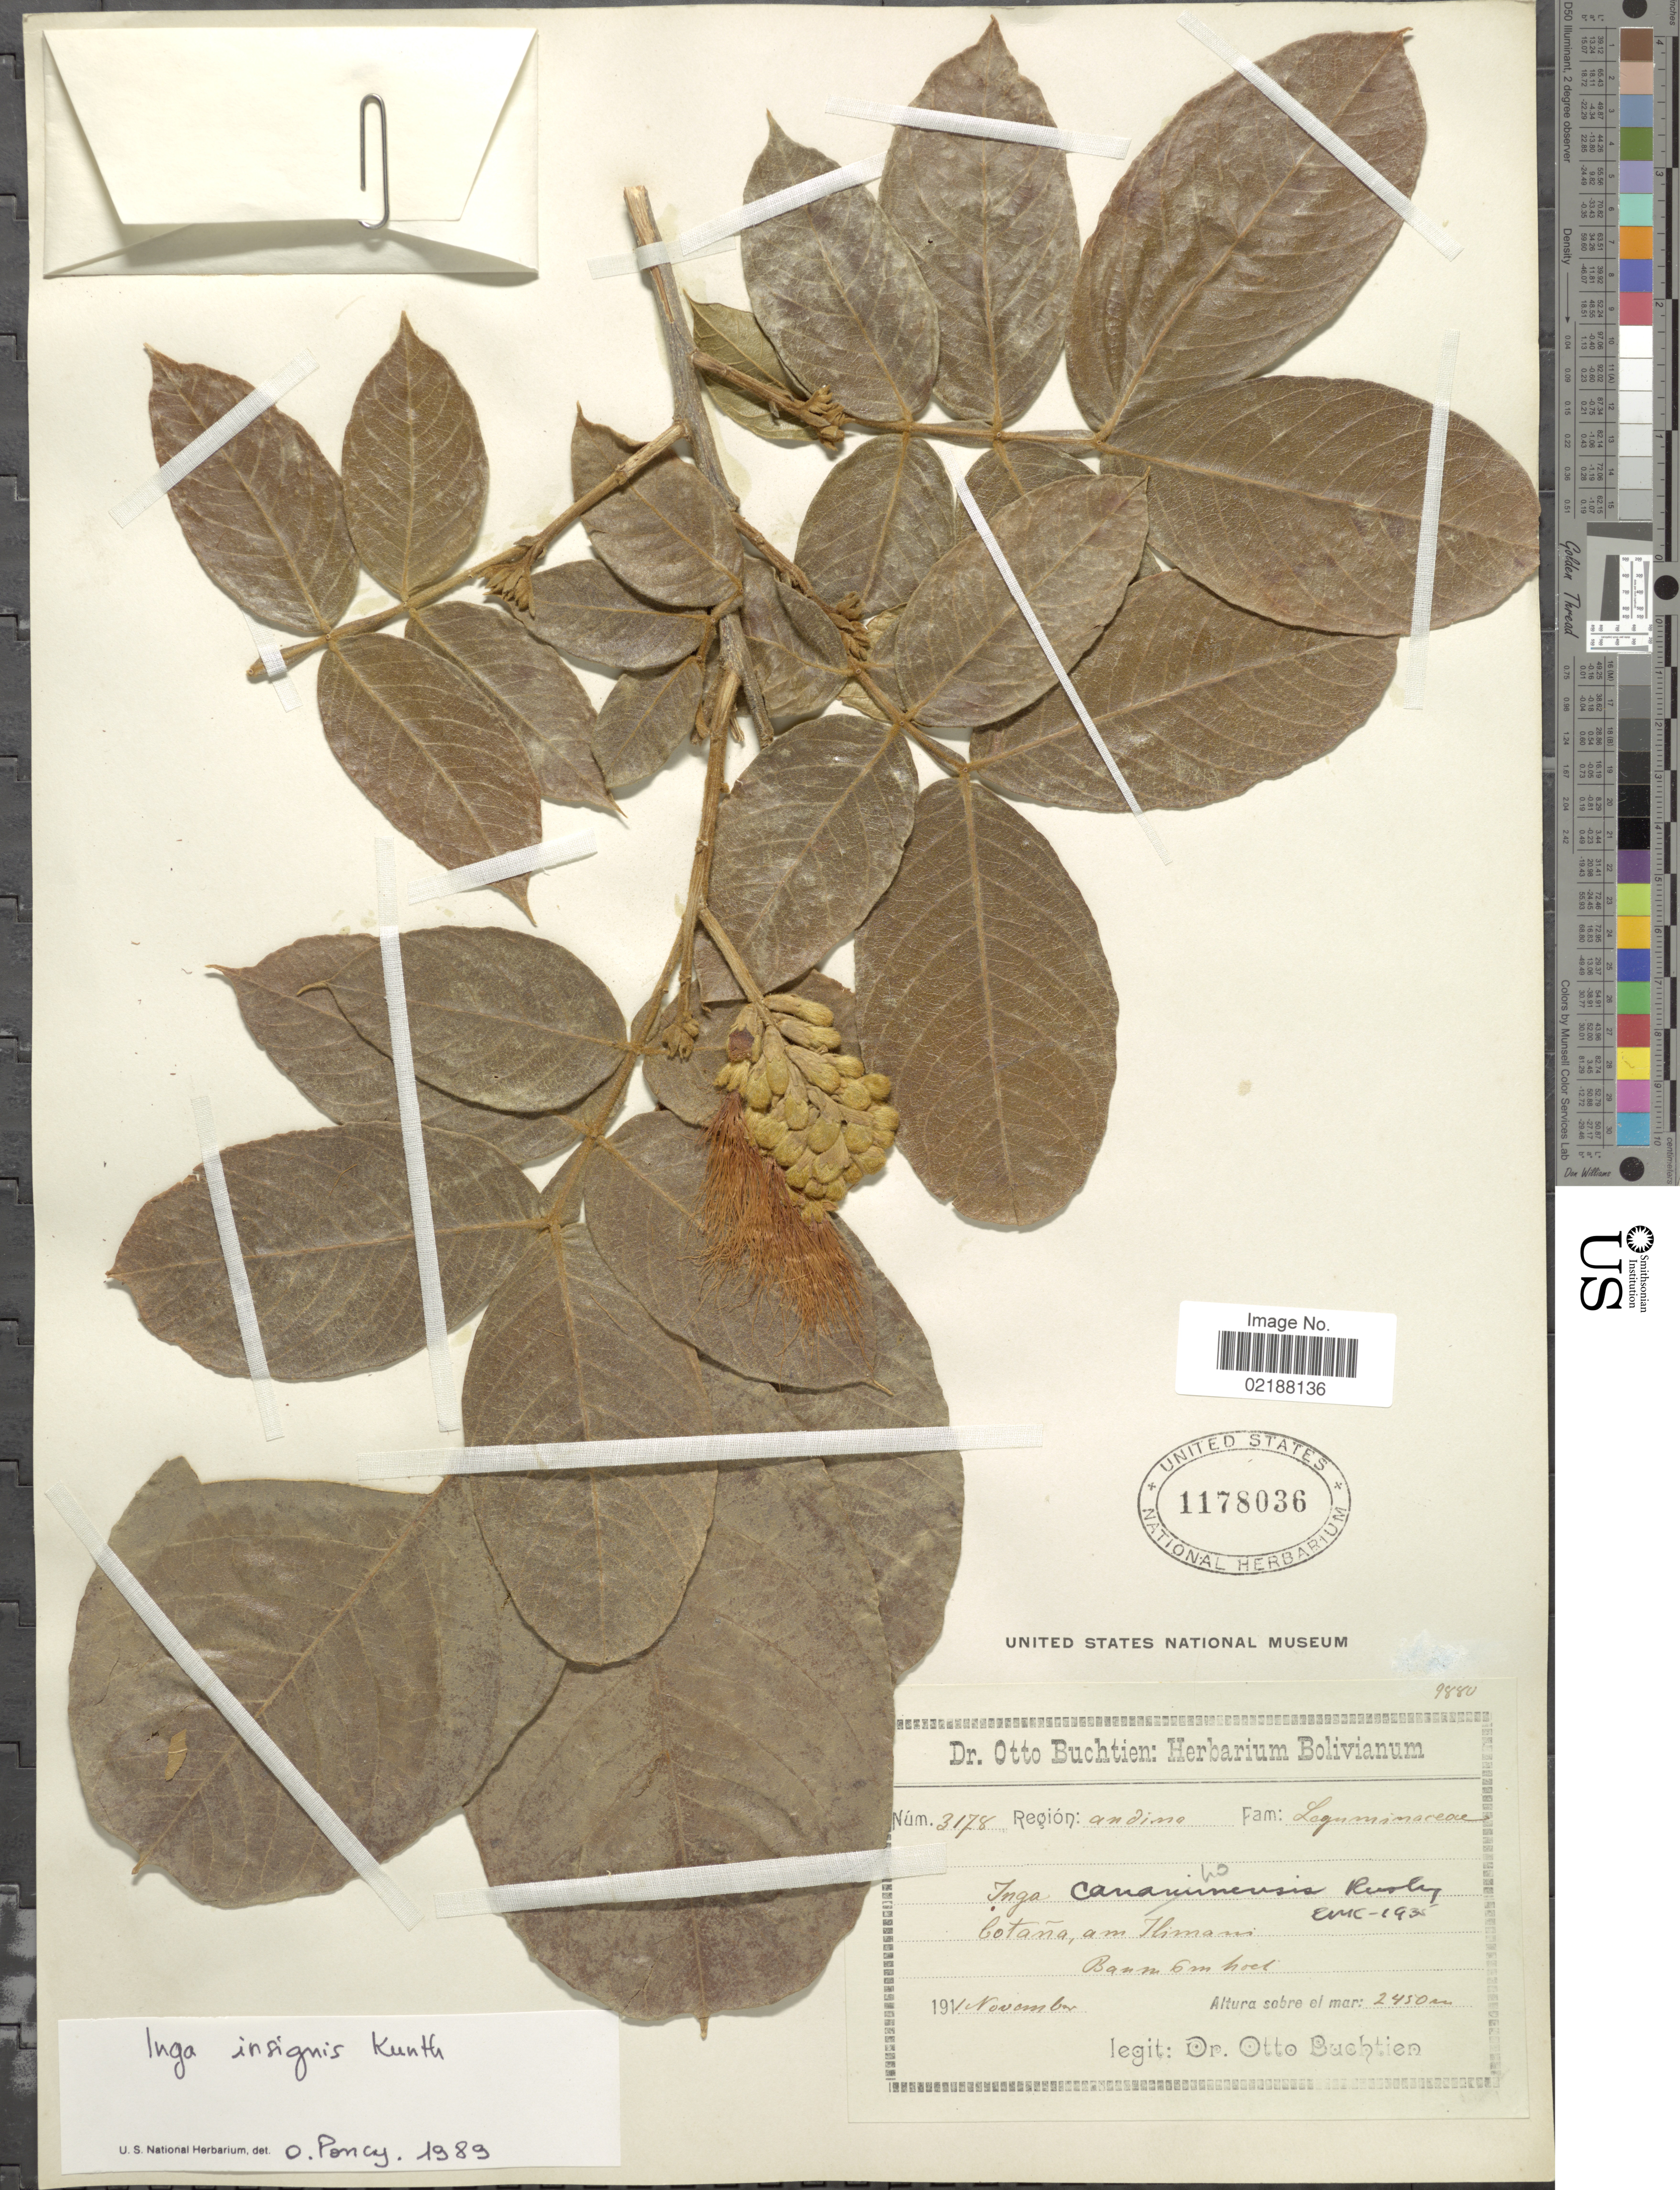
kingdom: Plantae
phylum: Tracheophyta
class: Magnoliopsida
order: Fabales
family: Fabaceae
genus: Inga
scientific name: Inga insignis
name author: Kunth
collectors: O. Buchtien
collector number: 3178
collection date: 1911-11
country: Bolivia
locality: Cotaña, am Himani.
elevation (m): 2450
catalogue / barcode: US 1178036